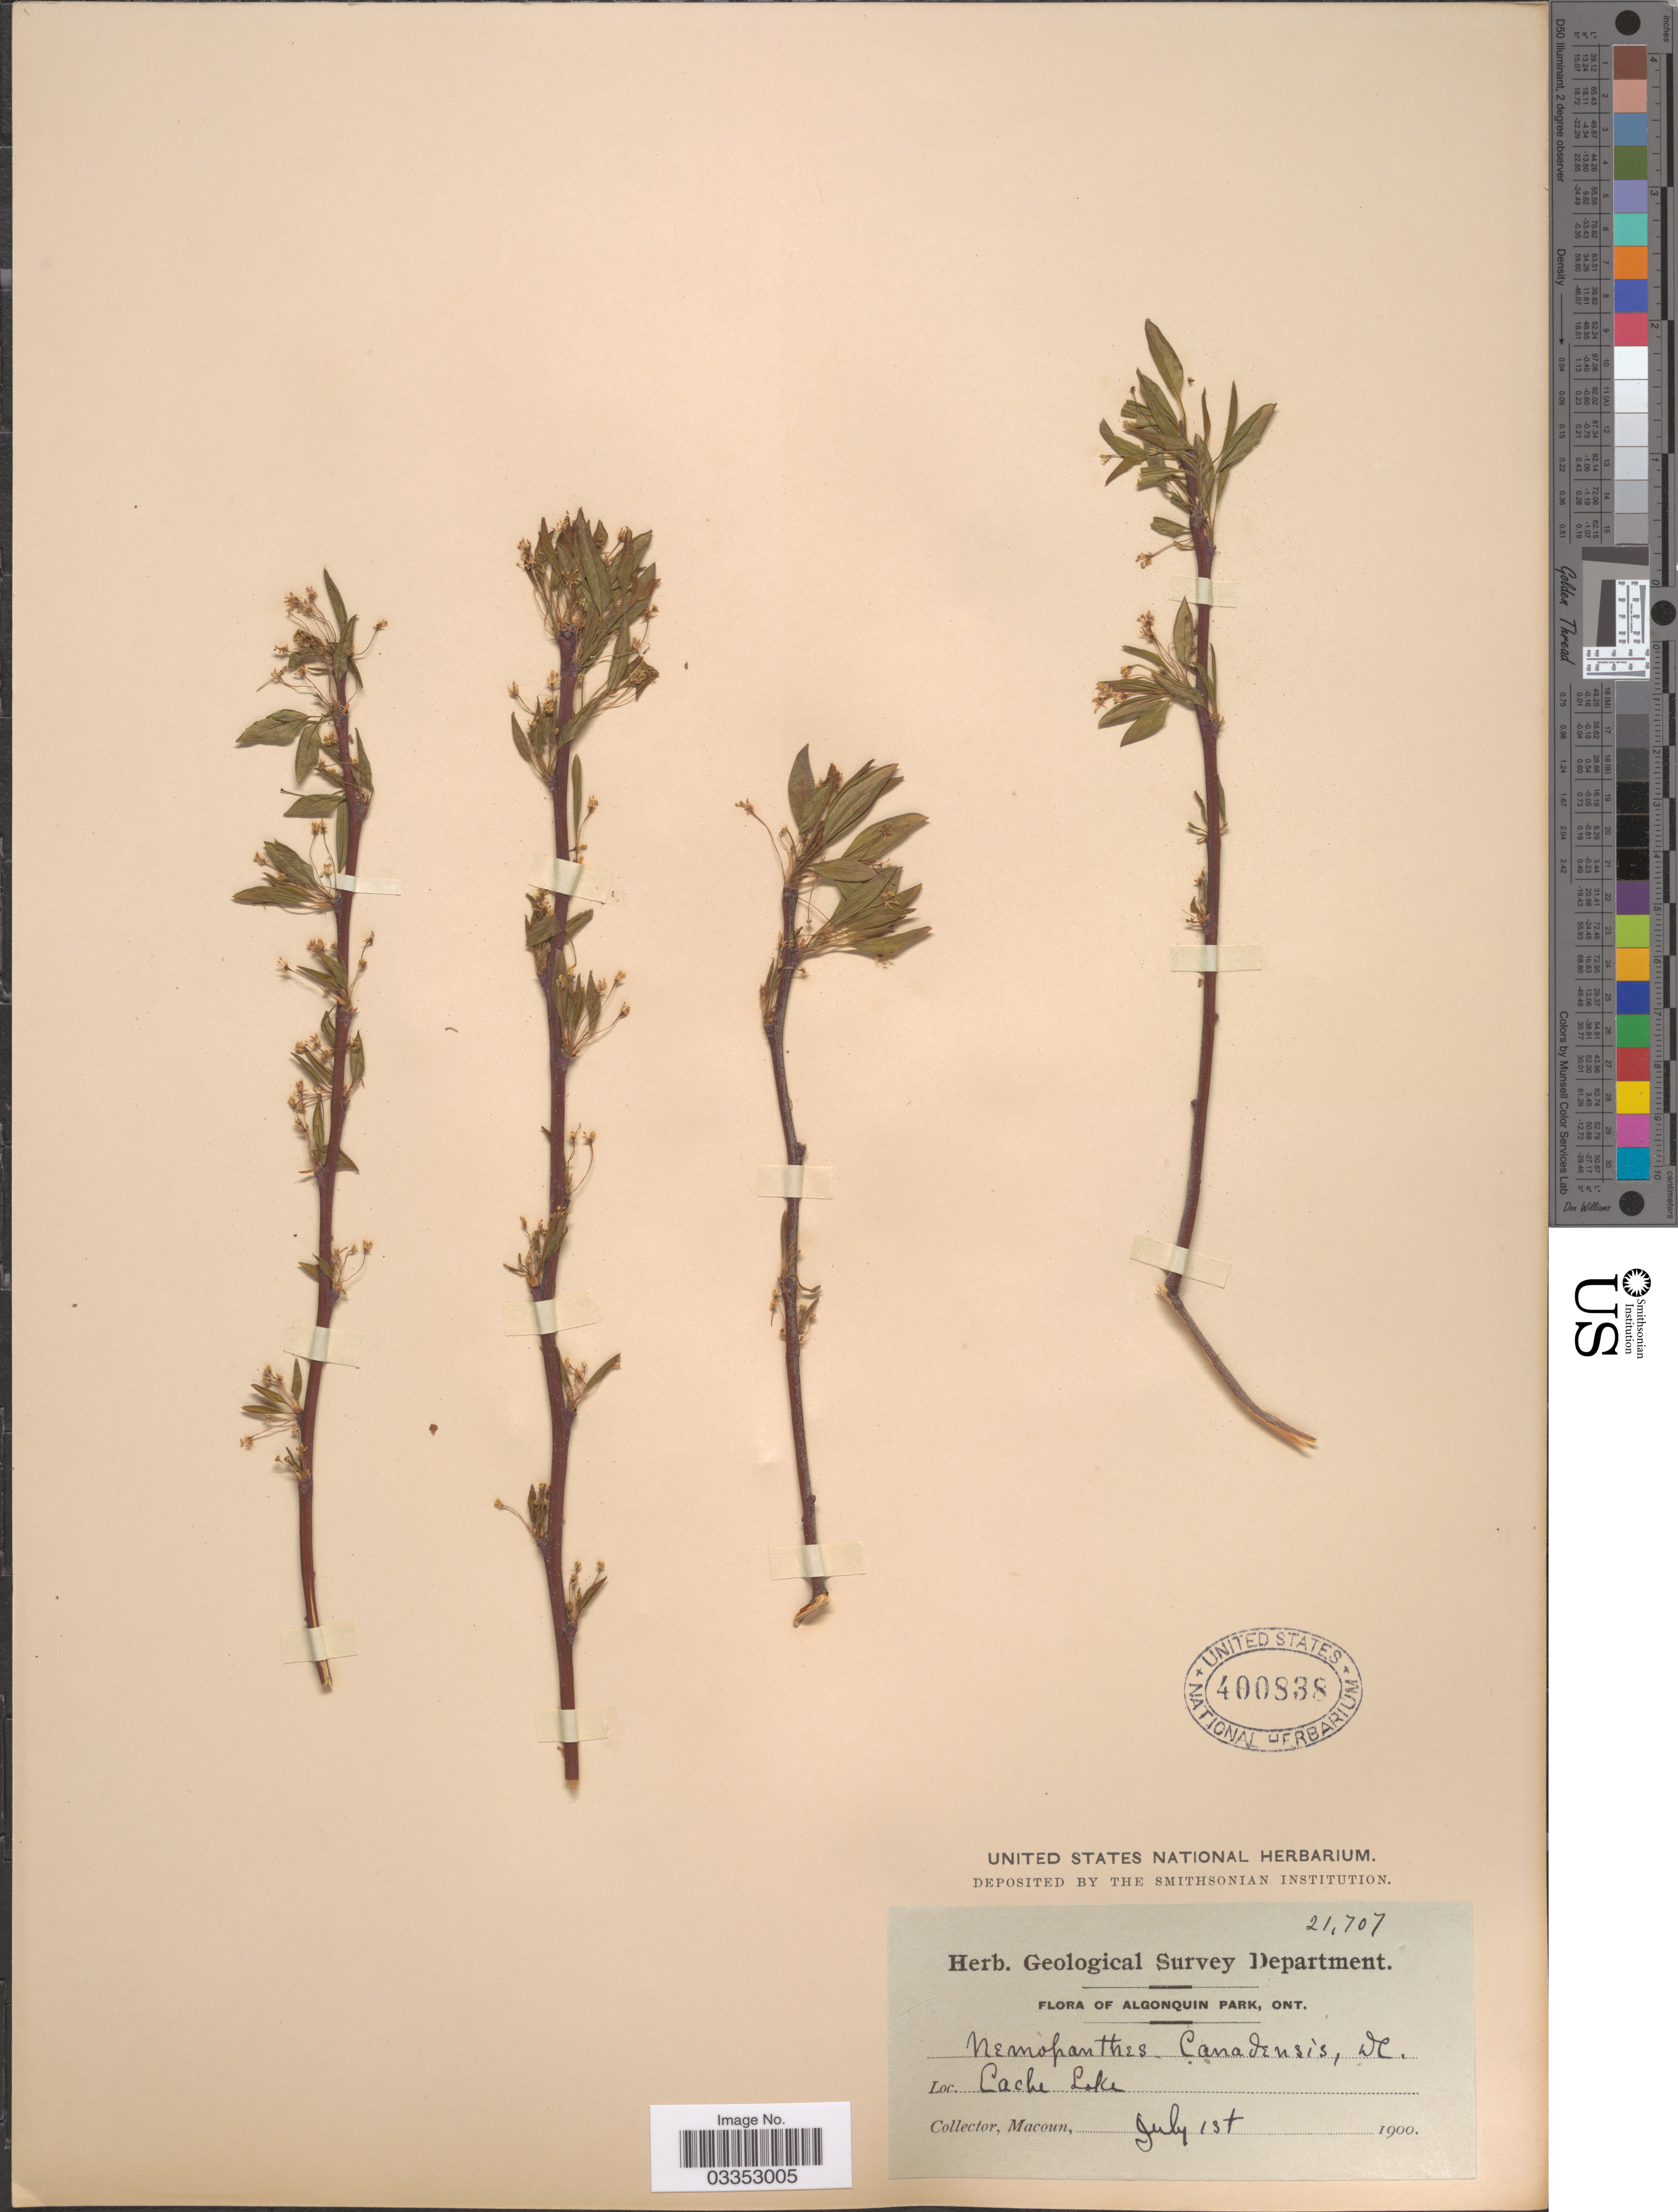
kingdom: Plantae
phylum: Tracheophyta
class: Magnoliopsida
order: Aquifoliales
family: Aquifoliaceae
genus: Nemopanthus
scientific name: Nemopanthus mucronatus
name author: (L.) Trel.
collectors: -- Macoun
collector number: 21707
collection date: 1900-07-01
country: Canada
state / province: Ontario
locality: Algonquin Park. Cache Lake.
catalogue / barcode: US 400838